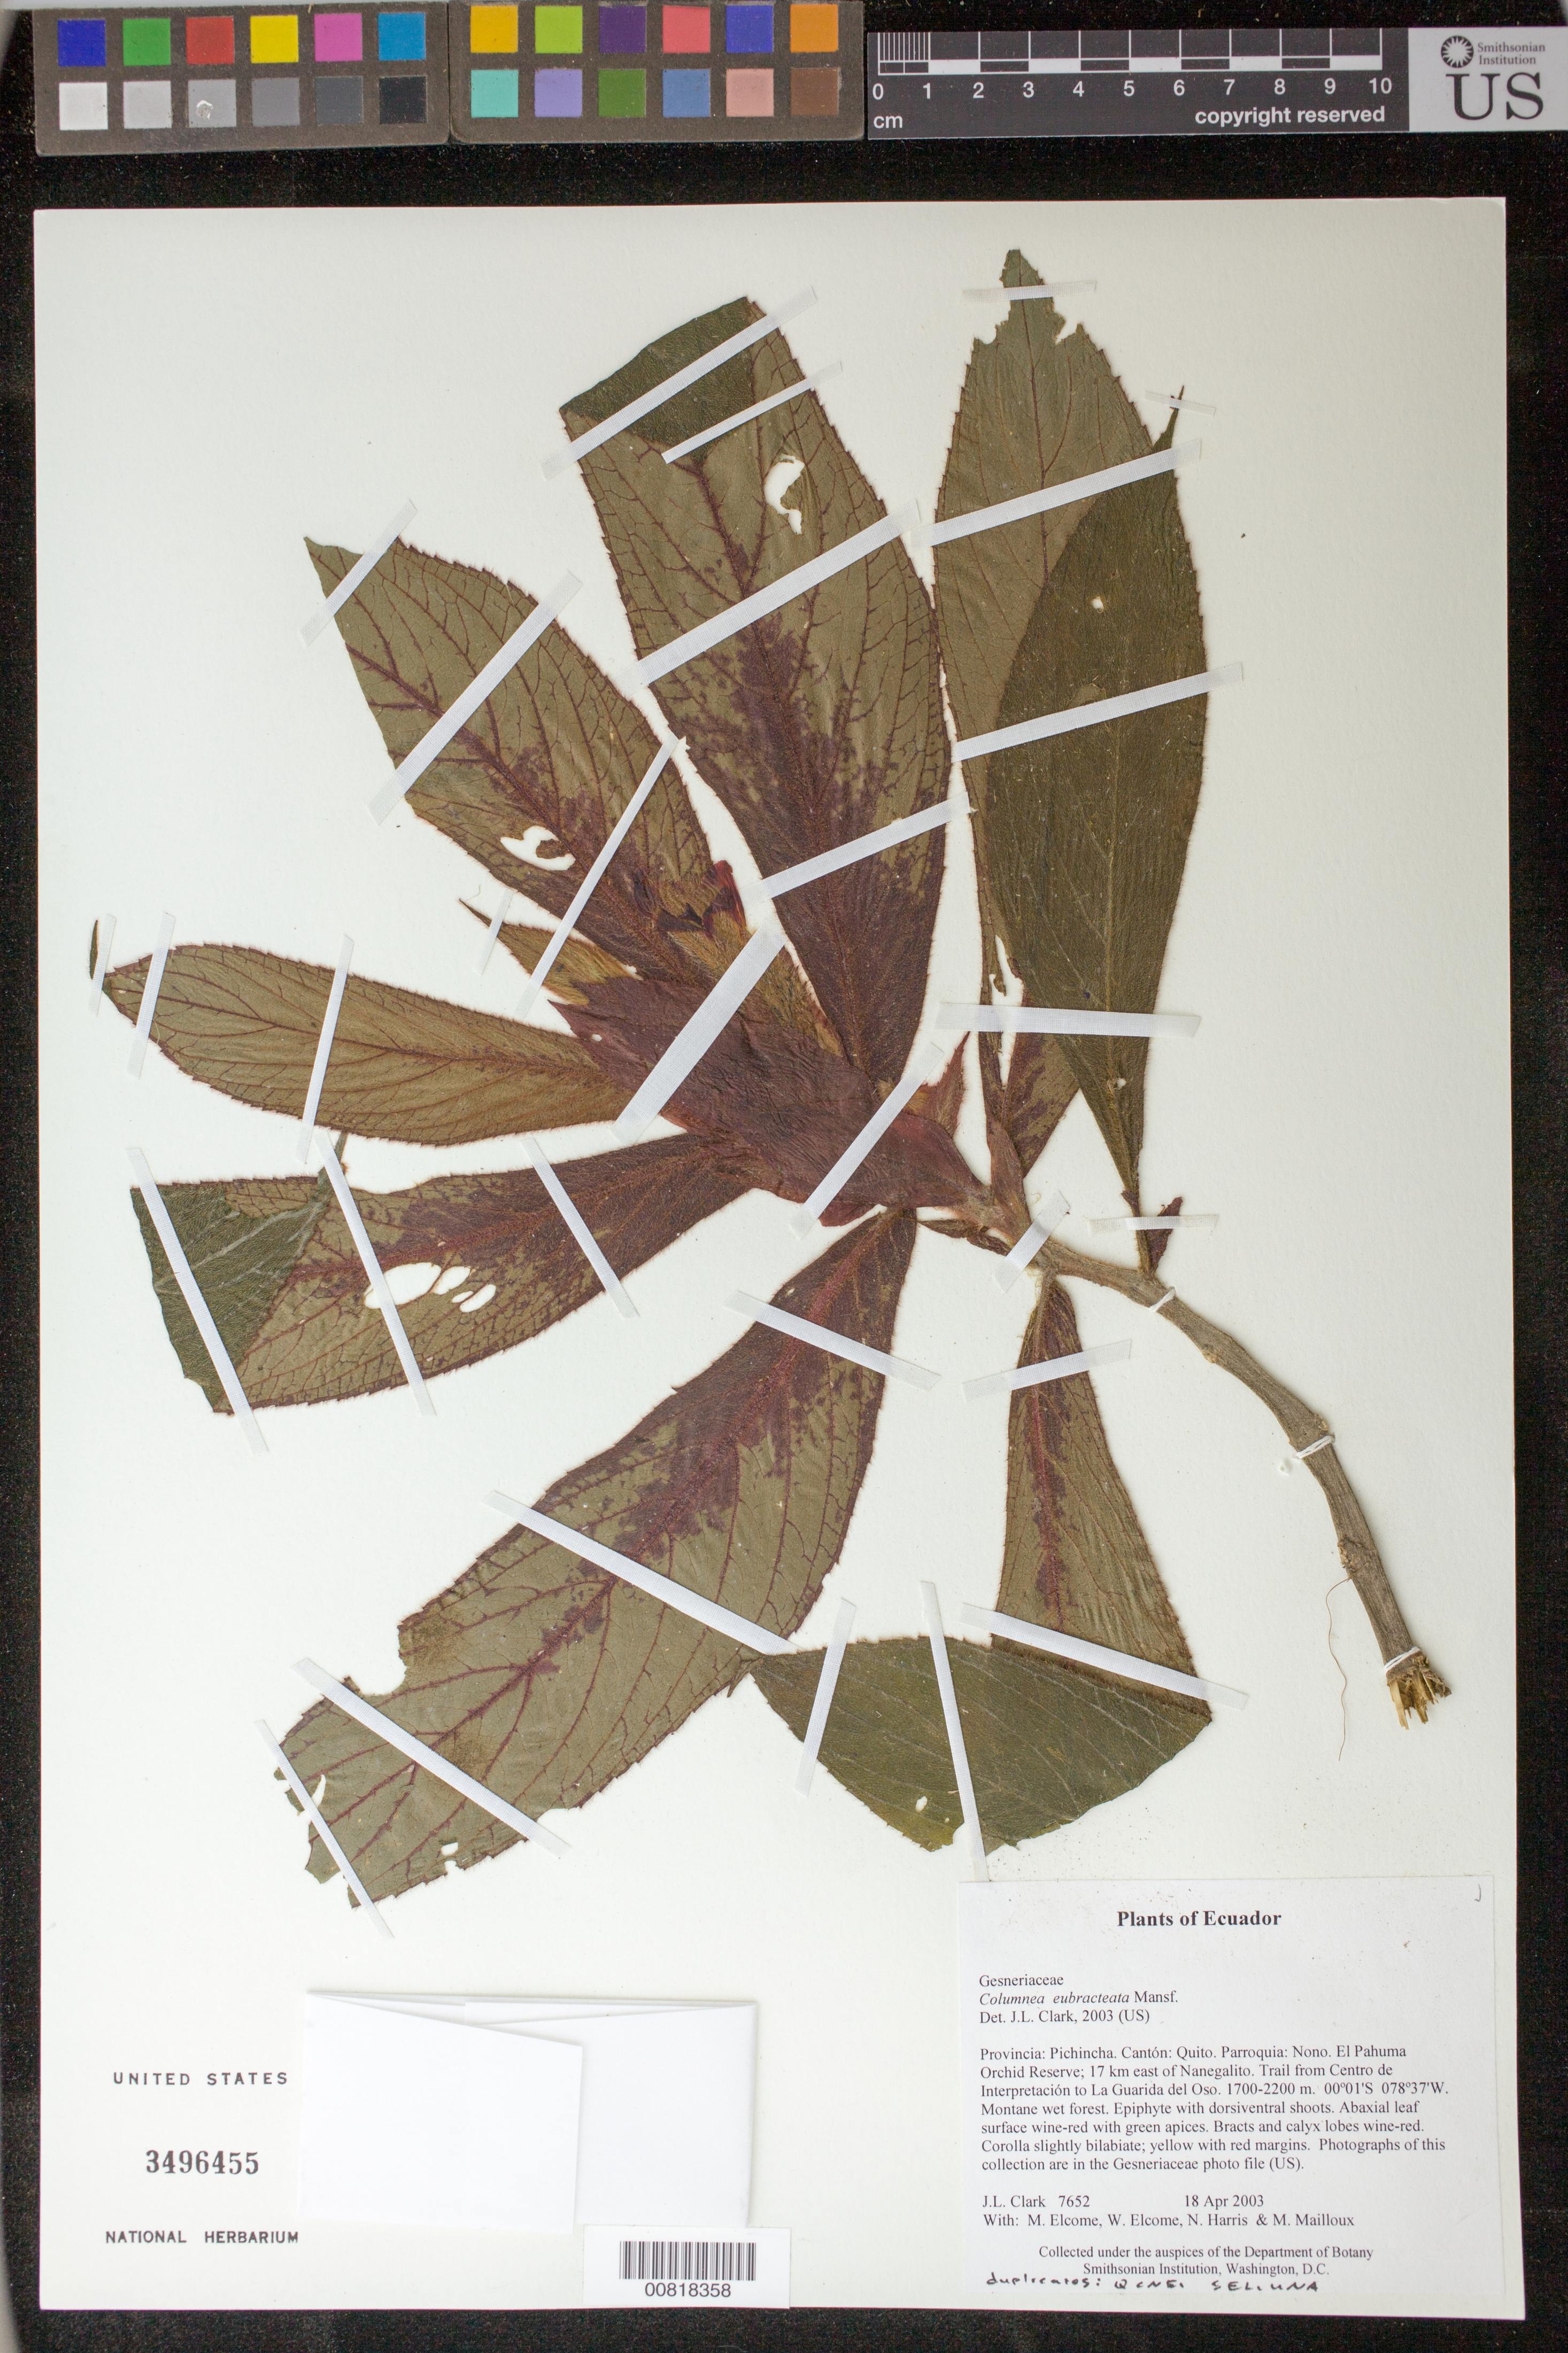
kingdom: Plantae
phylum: Tracheophyta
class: Magnoliopsida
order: Lamiales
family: Gesneriaceae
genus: Columnea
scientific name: Columnea eubracteata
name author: Mansf.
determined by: Clark, J. L., (SEL), The Marie Selby Botanical Garden (UNITED STATES)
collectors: J. L. Clark, M. Elcome, W. Elcome, N. Harris & M. Mailloux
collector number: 7652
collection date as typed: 18 Apr 2003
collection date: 2003-04-18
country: Ecuador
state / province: Pichincha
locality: Quito. Parroquia: Nono. El Pahuma Orchid Reserve; 17 km east of Nanegalito. Trail from Centro de Interpretación to La Guarida del Oso.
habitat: Montane wet forest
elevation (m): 1700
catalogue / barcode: US 3496455